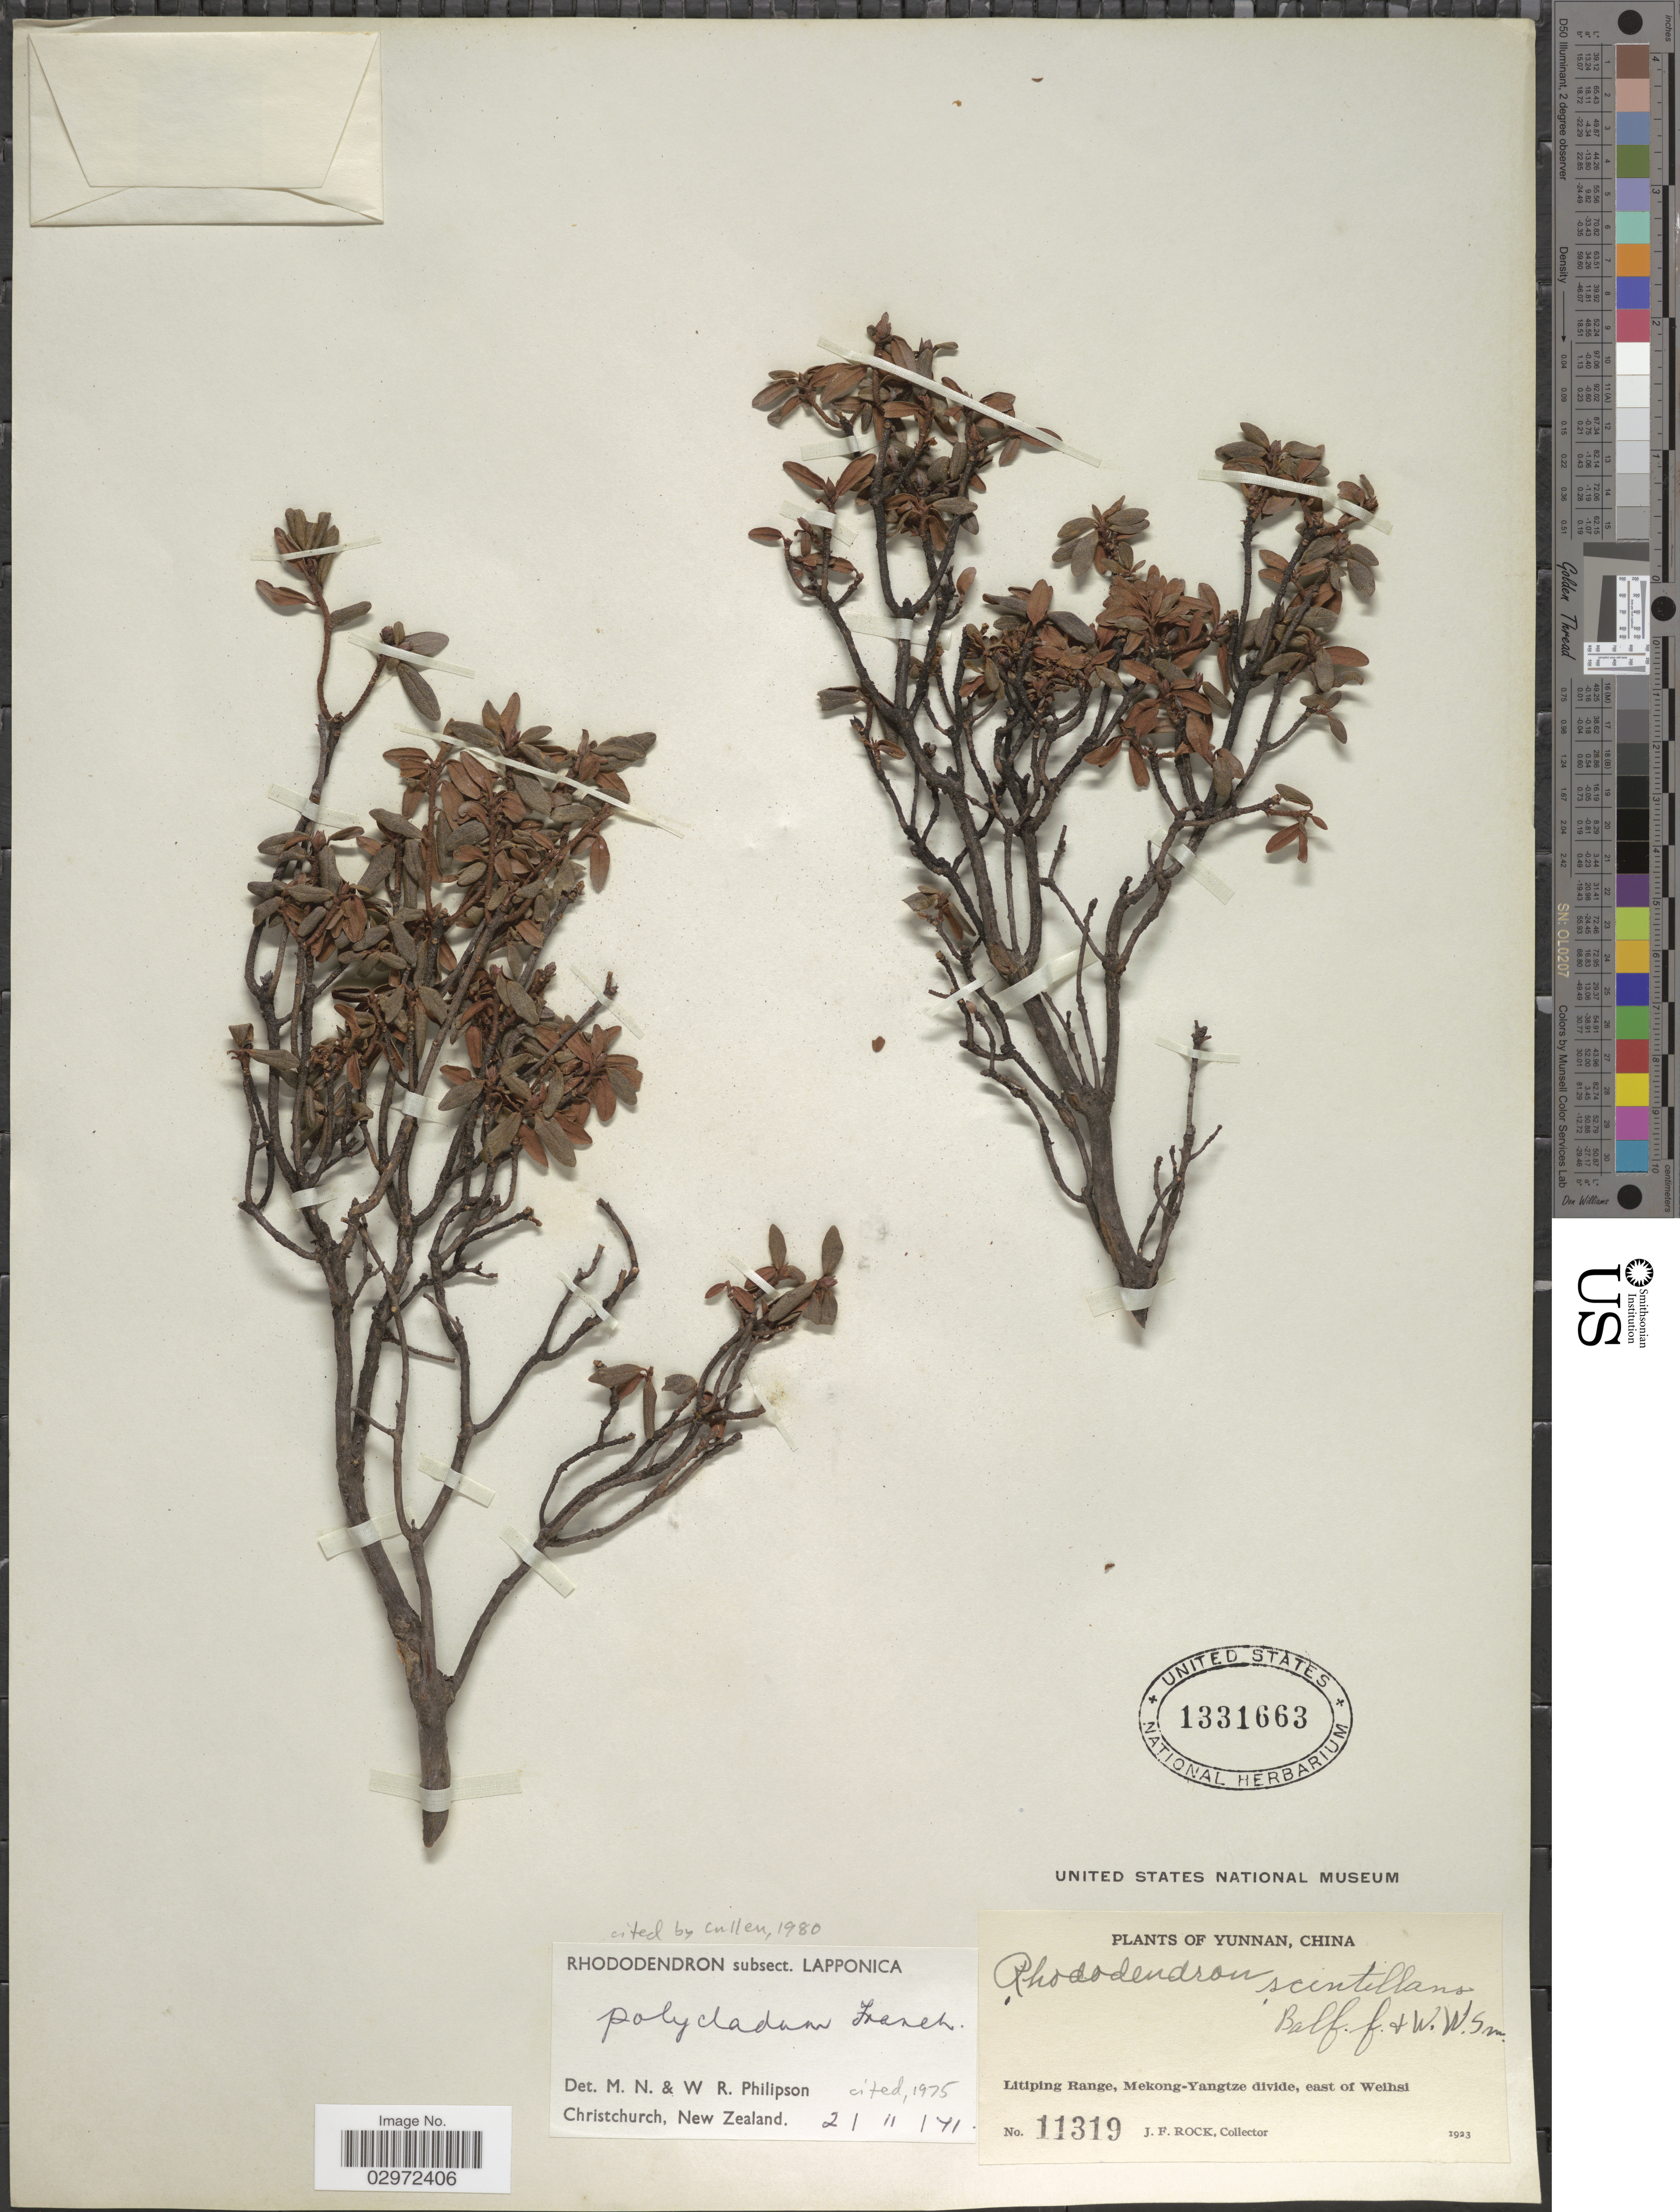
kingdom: Plantae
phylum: Tracheophyta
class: Magnoliopsida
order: Ericales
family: Ericaceae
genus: Rhododendron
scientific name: Rhododendron polycladum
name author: Franch.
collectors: J. Rock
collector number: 11319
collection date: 1923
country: China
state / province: Yunnan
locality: Litiping Range, Mekong-Yangtze divide, east of Weihsi.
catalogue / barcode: US 1331663